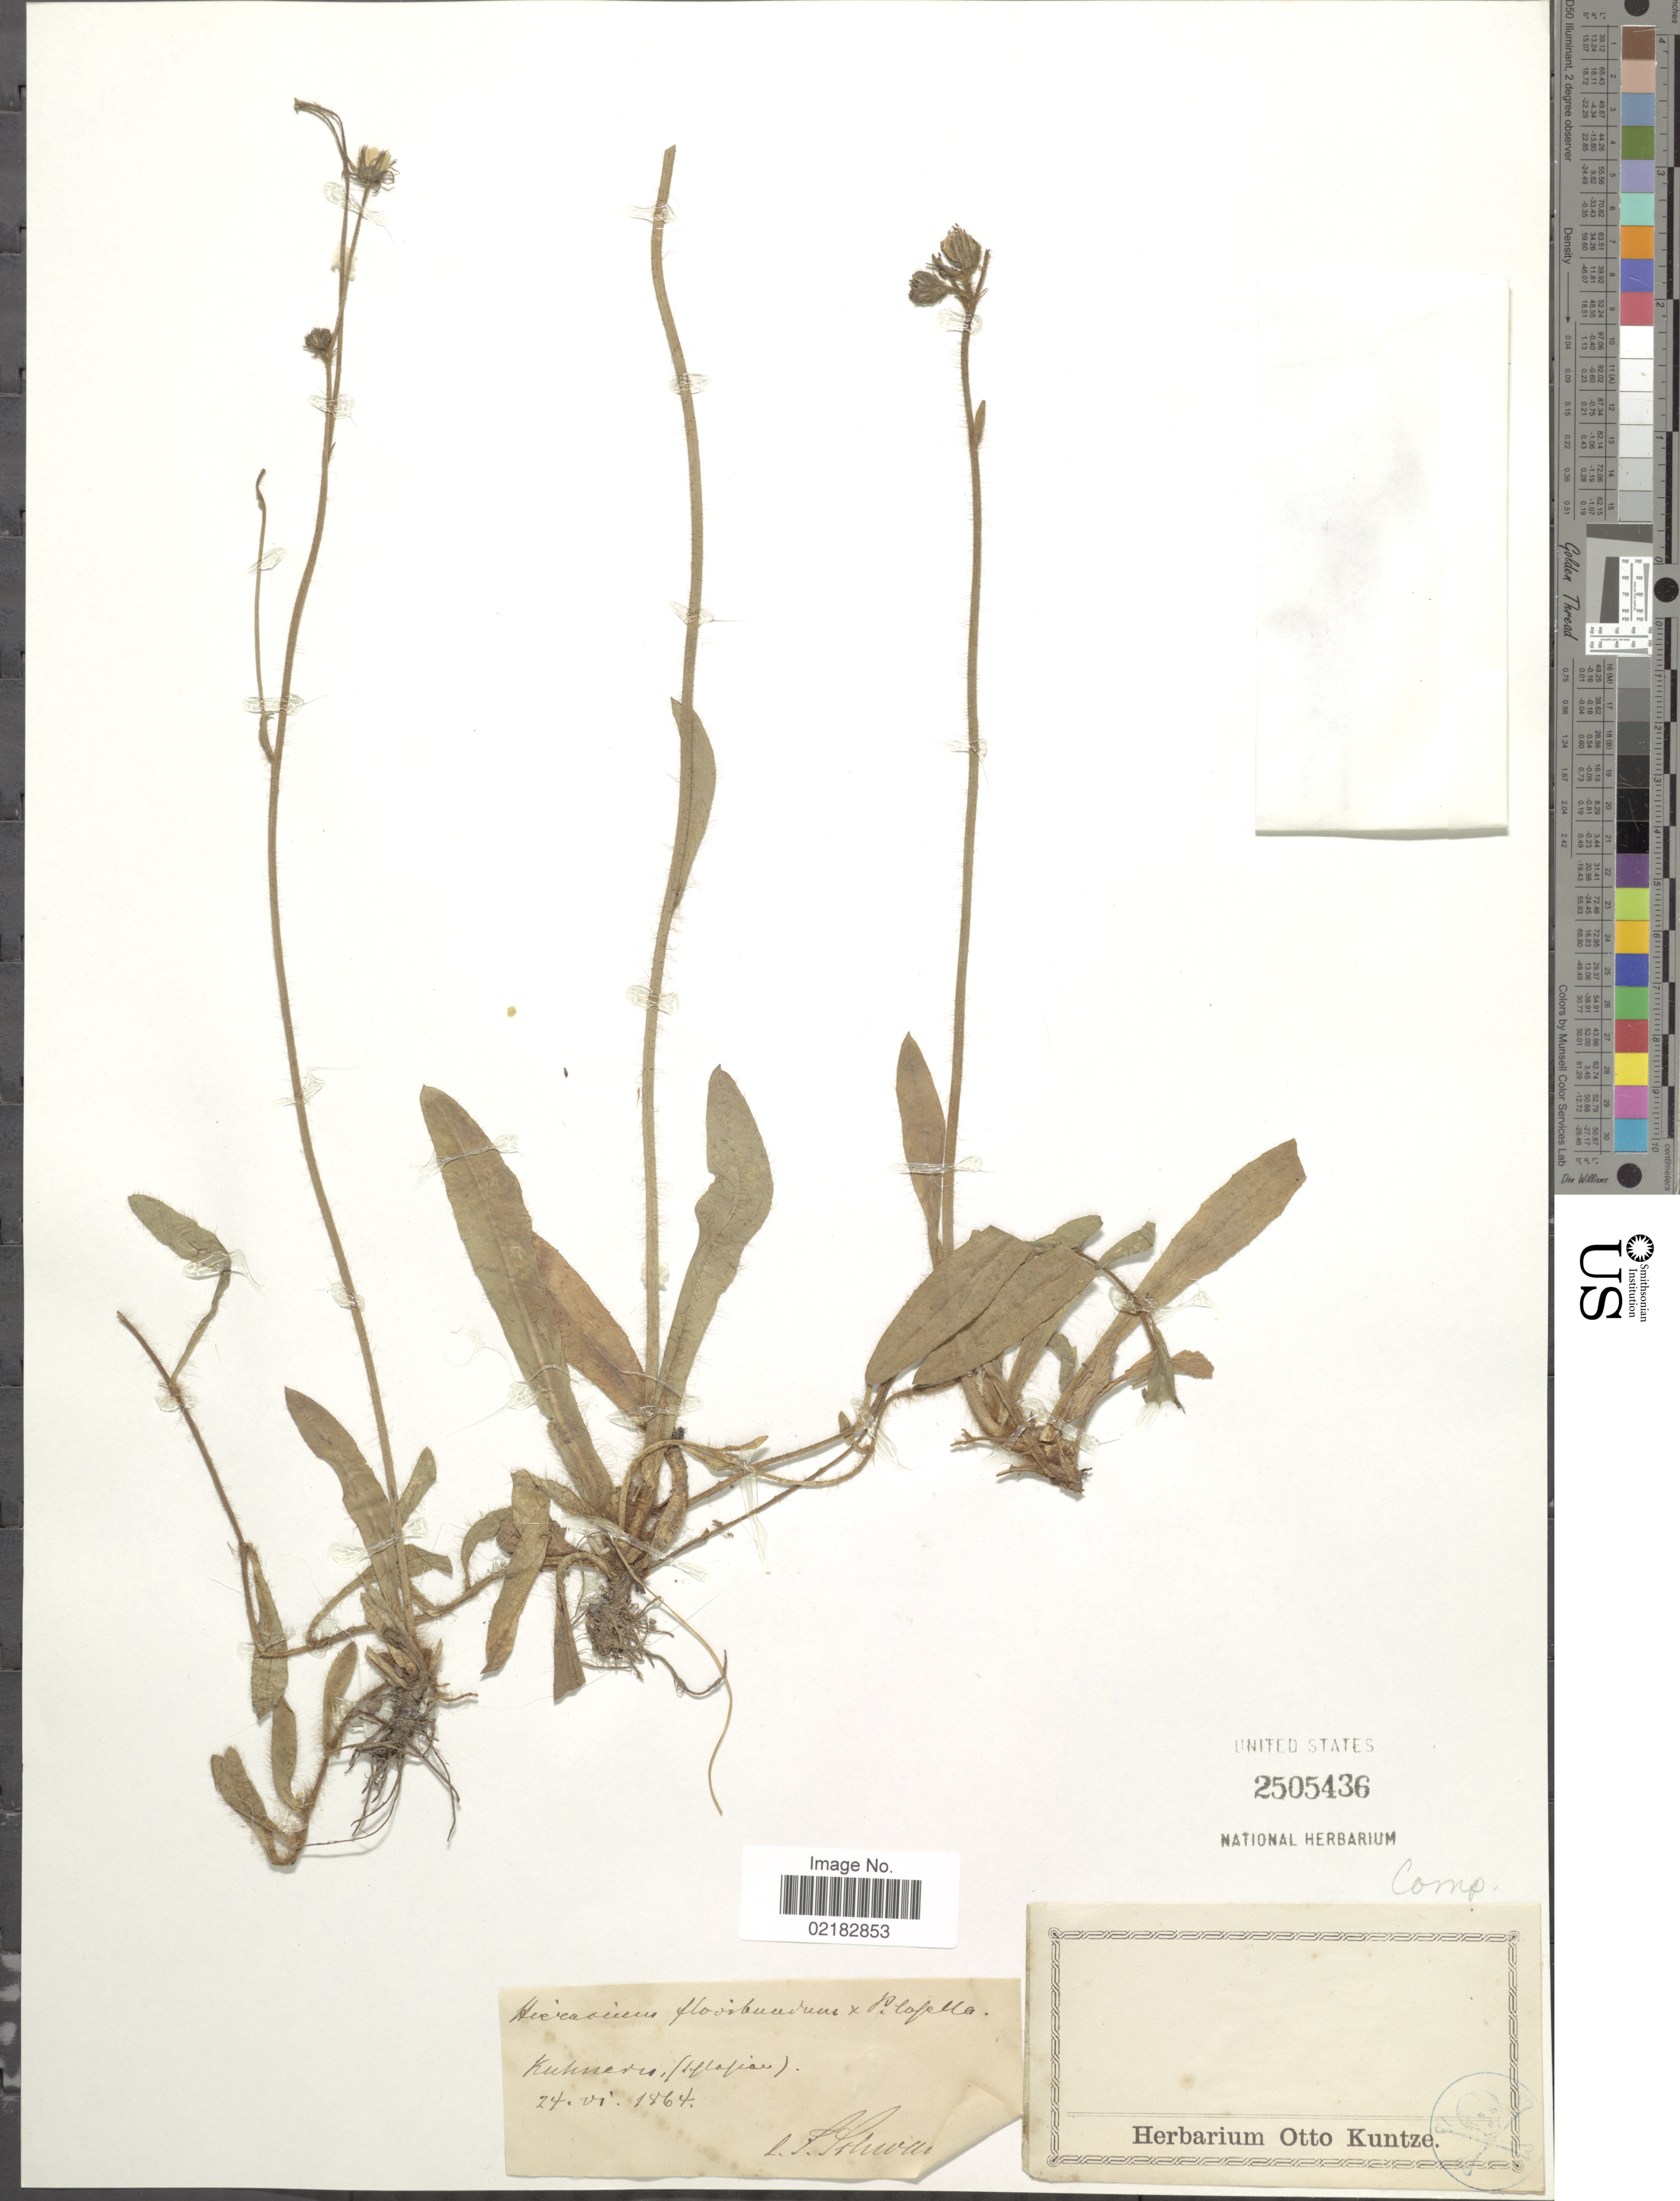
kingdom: Plantae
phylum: Tracheophyta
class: Magnoliopsida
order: Asterales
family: Asteraceae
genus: Pilosella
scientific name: Pilosella floribunda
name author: (Wimm. & Grab.) Fr. a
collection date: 1864-06-24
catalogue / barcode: US 2505436